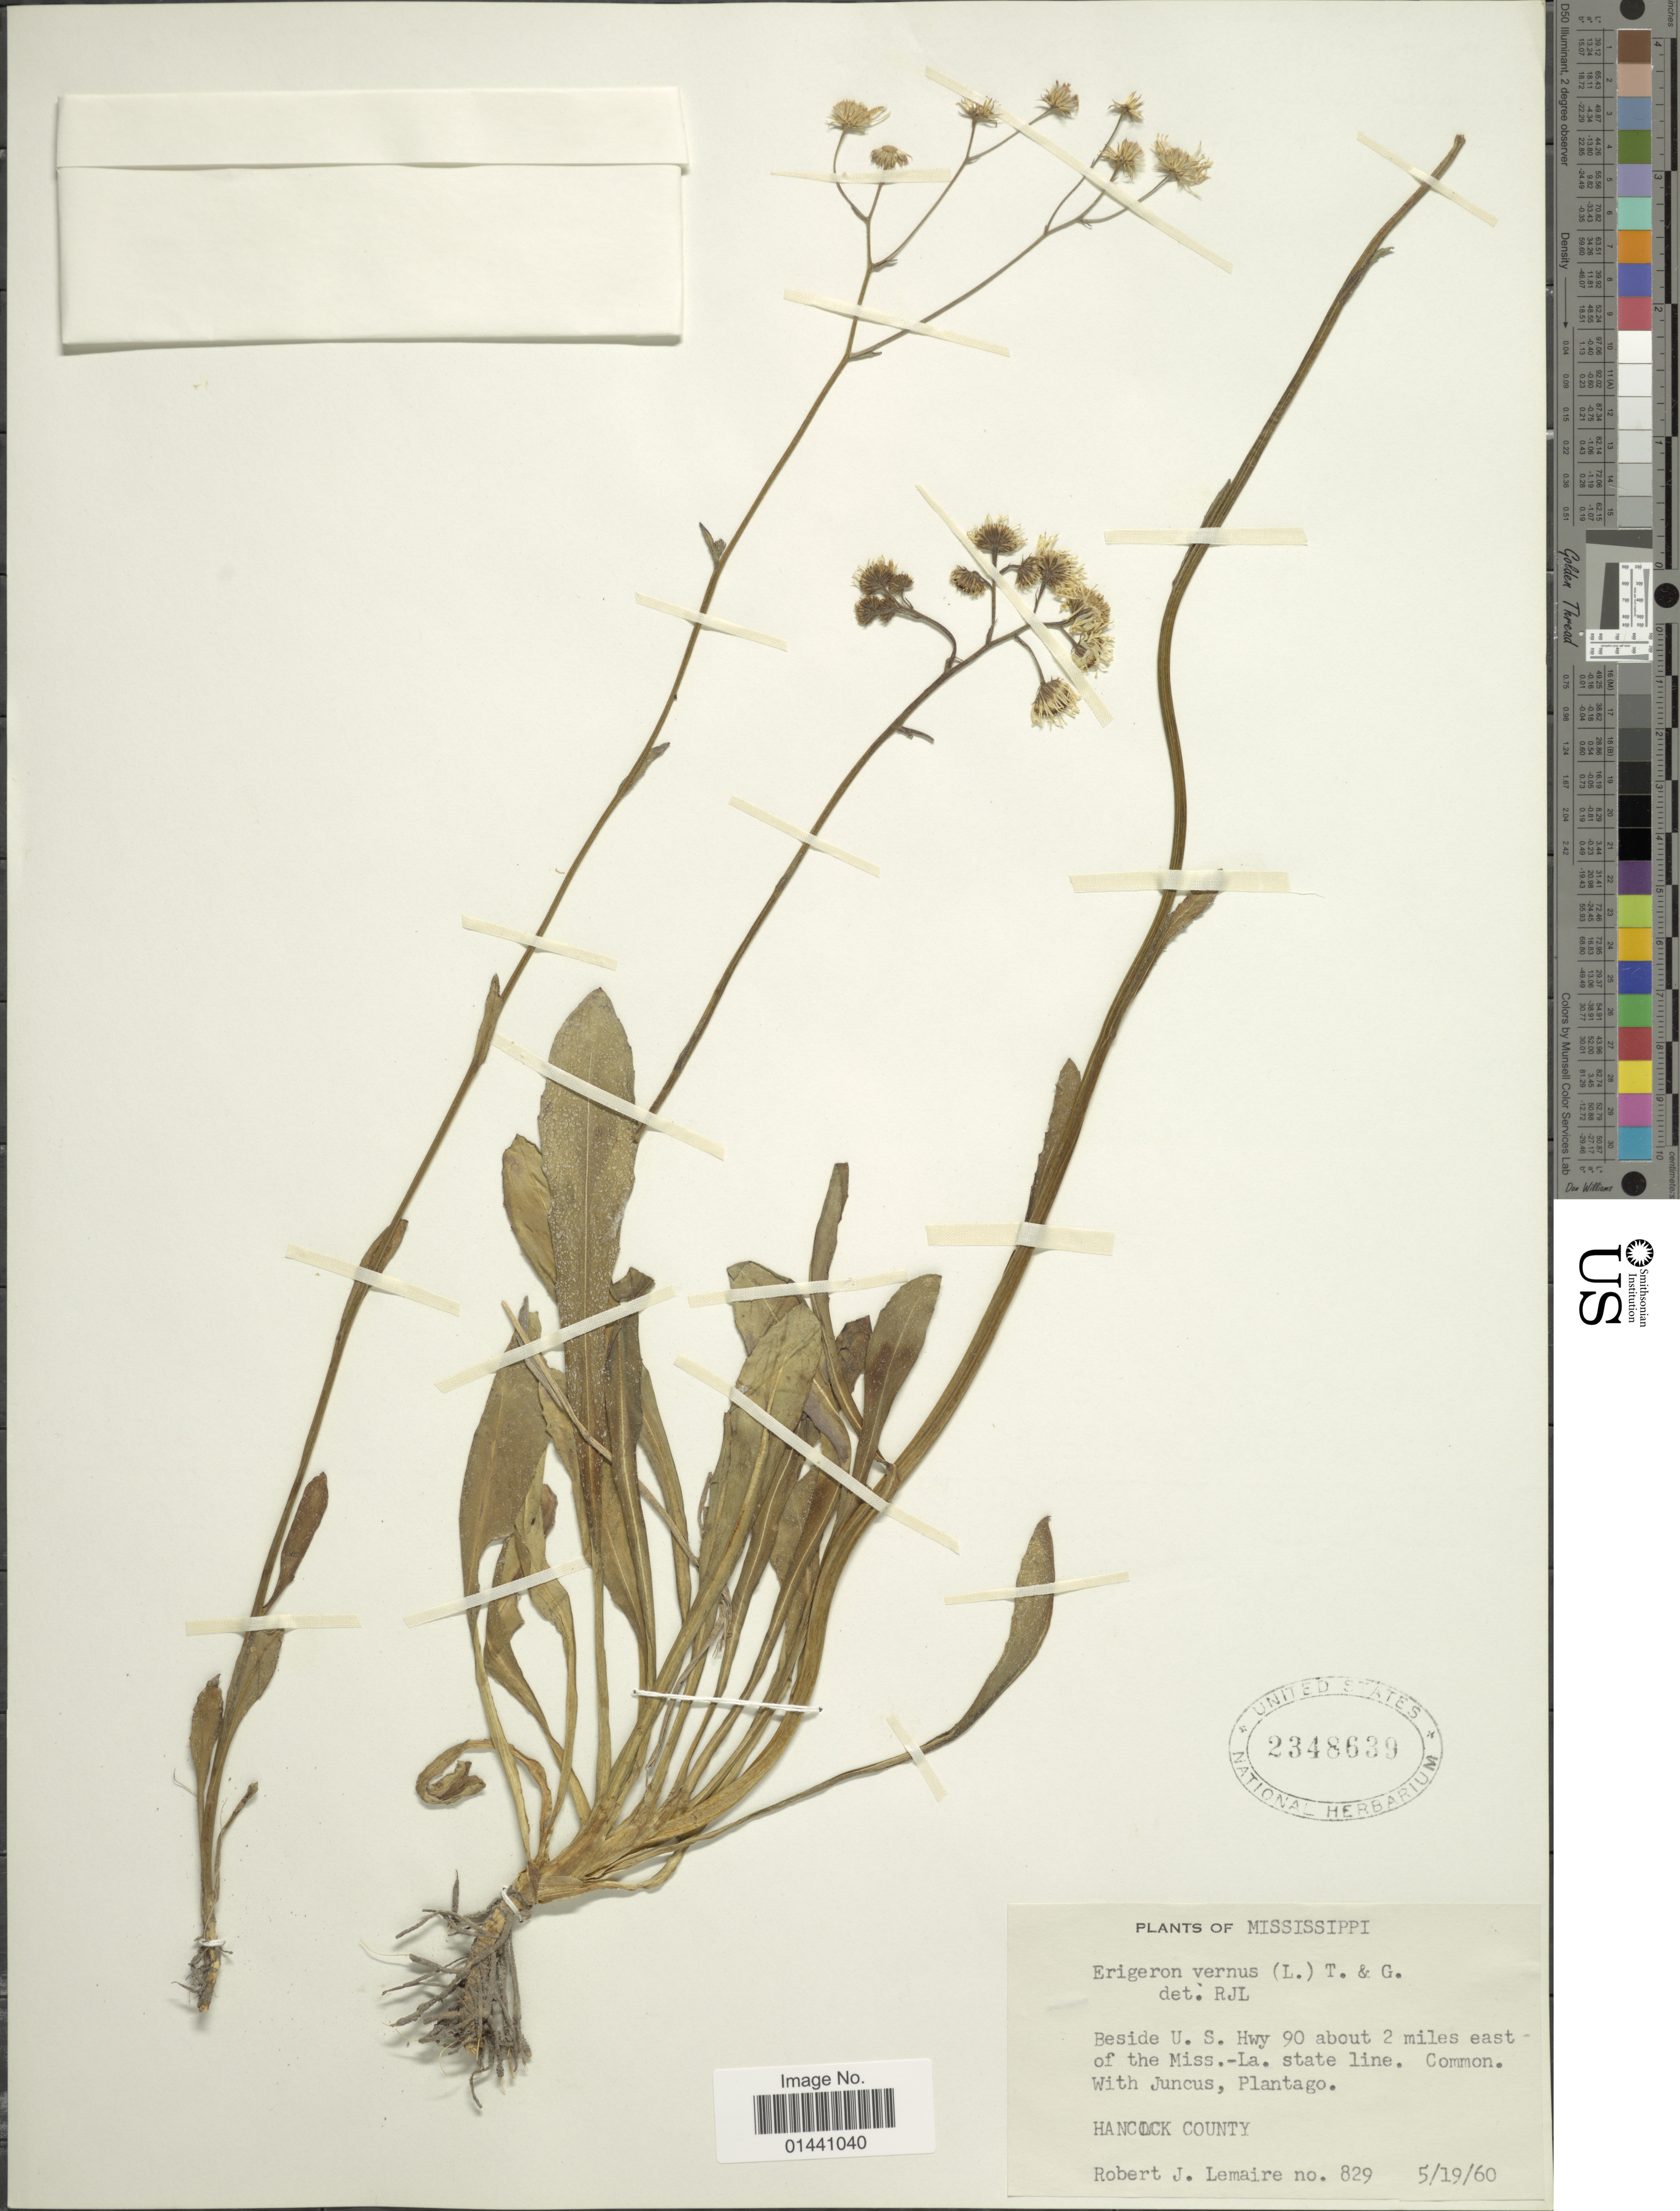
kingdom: Plantae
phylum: Tracheophyta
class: Magnoliopsida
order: Asterales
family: Asteraceae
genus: Erigeron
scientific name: Erigeron vernus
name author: (L.) Torr. & A. Gray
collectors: R. J. Lemaire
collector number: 829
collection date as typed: Transcribed d/m/y: 19/5/60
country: United States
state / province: Mississippi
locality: Besides U.S. Hwy 90 about 2 miles east of the Miss. La. state line, Hancock County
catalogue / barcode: US 2348639